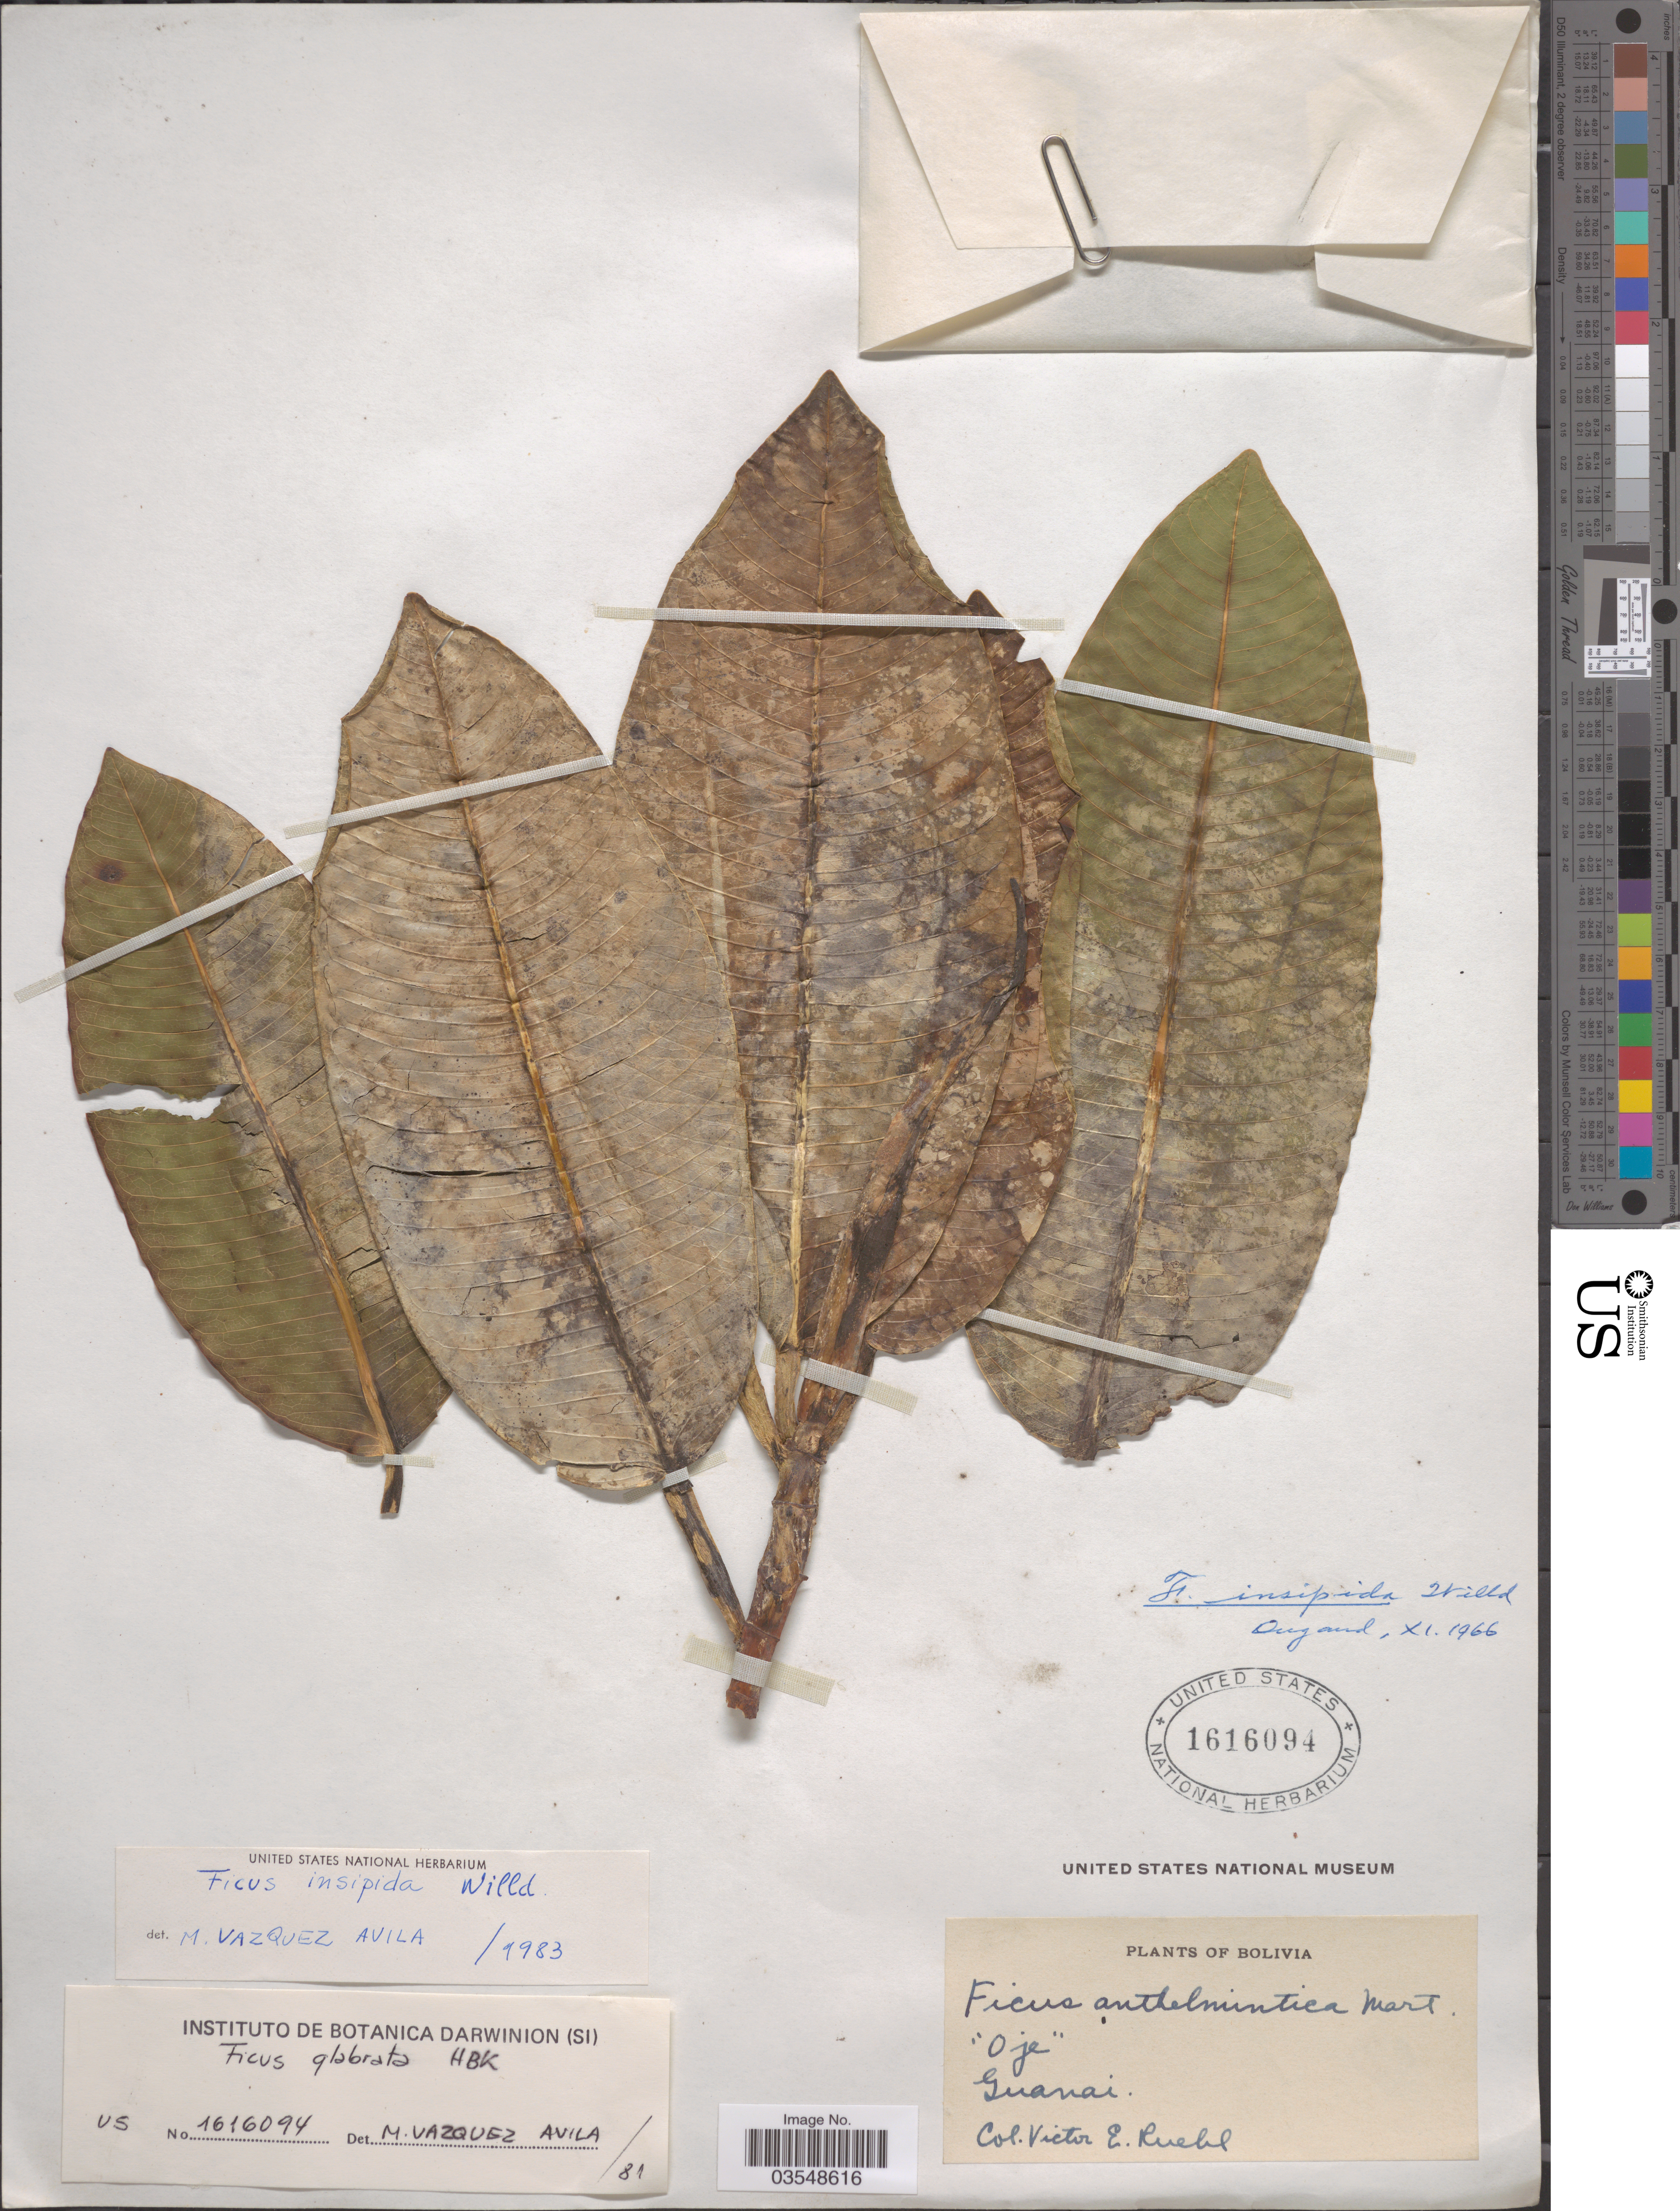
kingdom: Plantae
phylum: Tracheophyta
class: Magnoliopsida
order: Rosales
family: Moraceae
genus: Ficus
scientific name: Ficus insipida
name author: Willd.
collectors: V. Ruehl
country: Bolivia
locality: Guanai.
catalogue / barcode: US 1616094